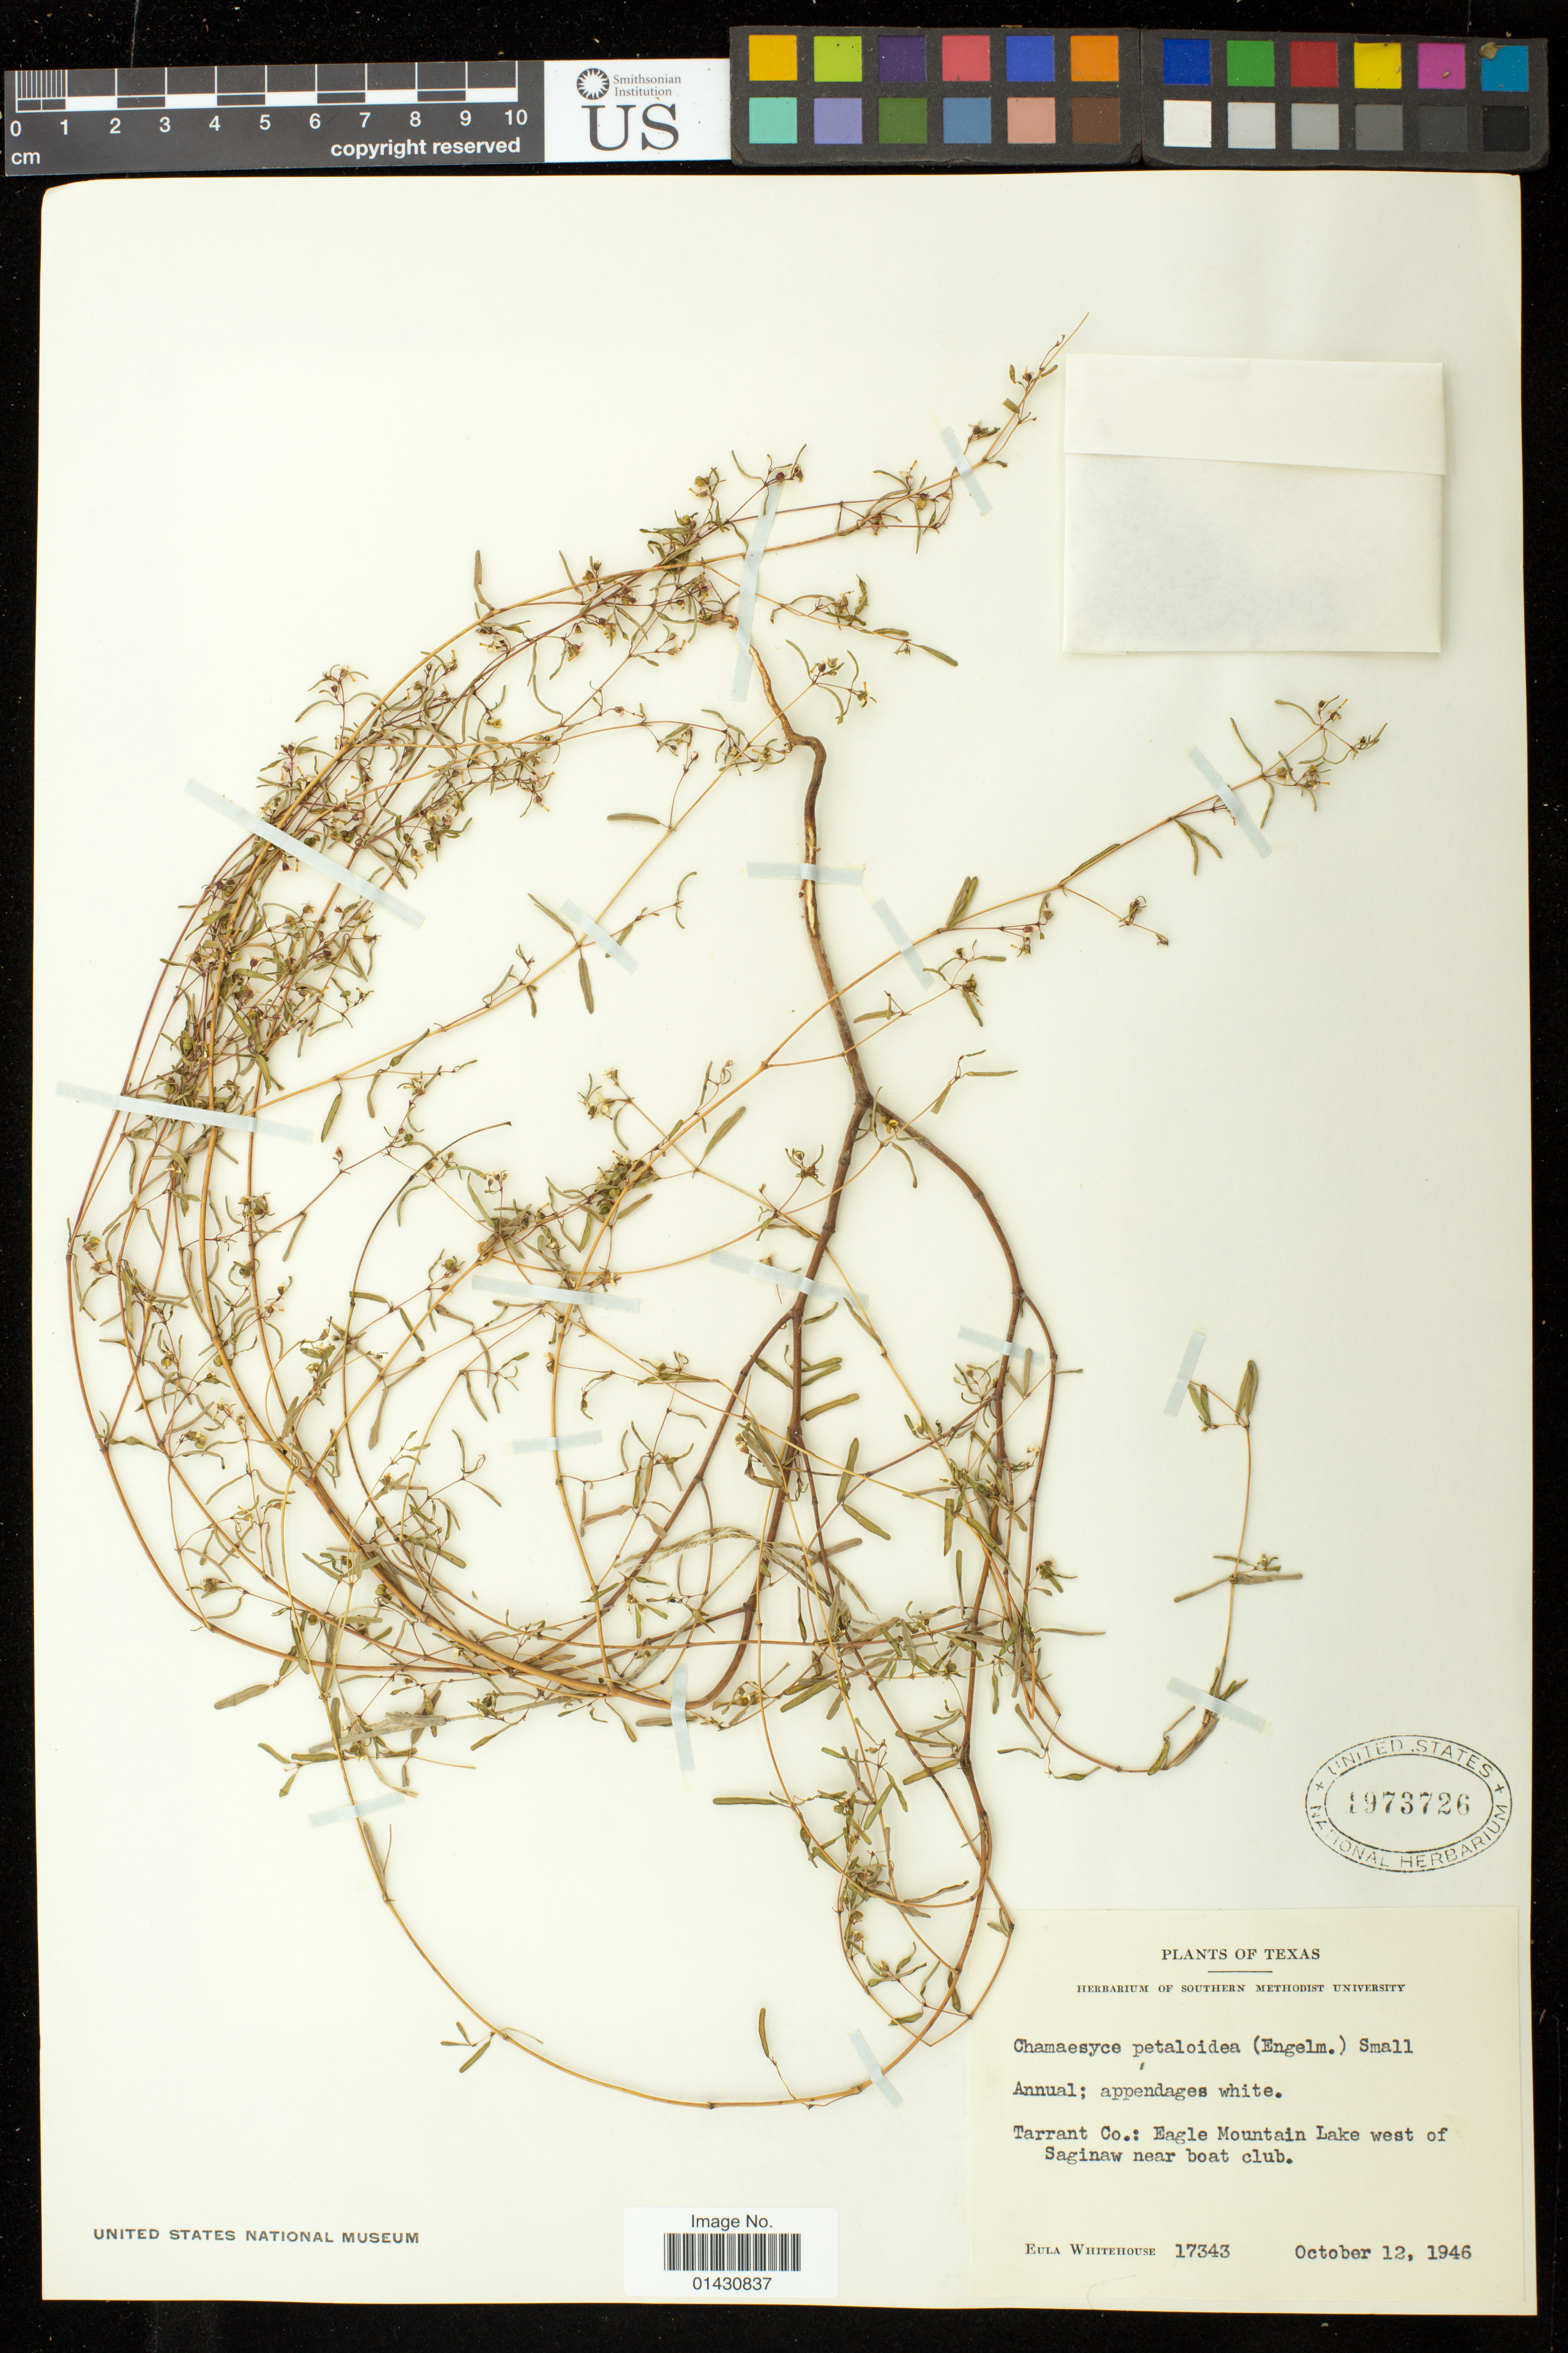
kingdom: Plantae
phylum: Tracheophyta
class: Magnoliopsida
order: Malpighiales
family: Euphorbiaceae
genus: Euphorbia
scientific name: Euphorbia missurica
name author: Raf.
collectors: E. Whitehouse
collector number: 17343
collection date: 1946-10-12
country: United States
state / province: Texas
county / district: Tarrant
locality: Eagle Mountain Lake west of Saginaw near boat club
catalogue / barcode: US 1973726